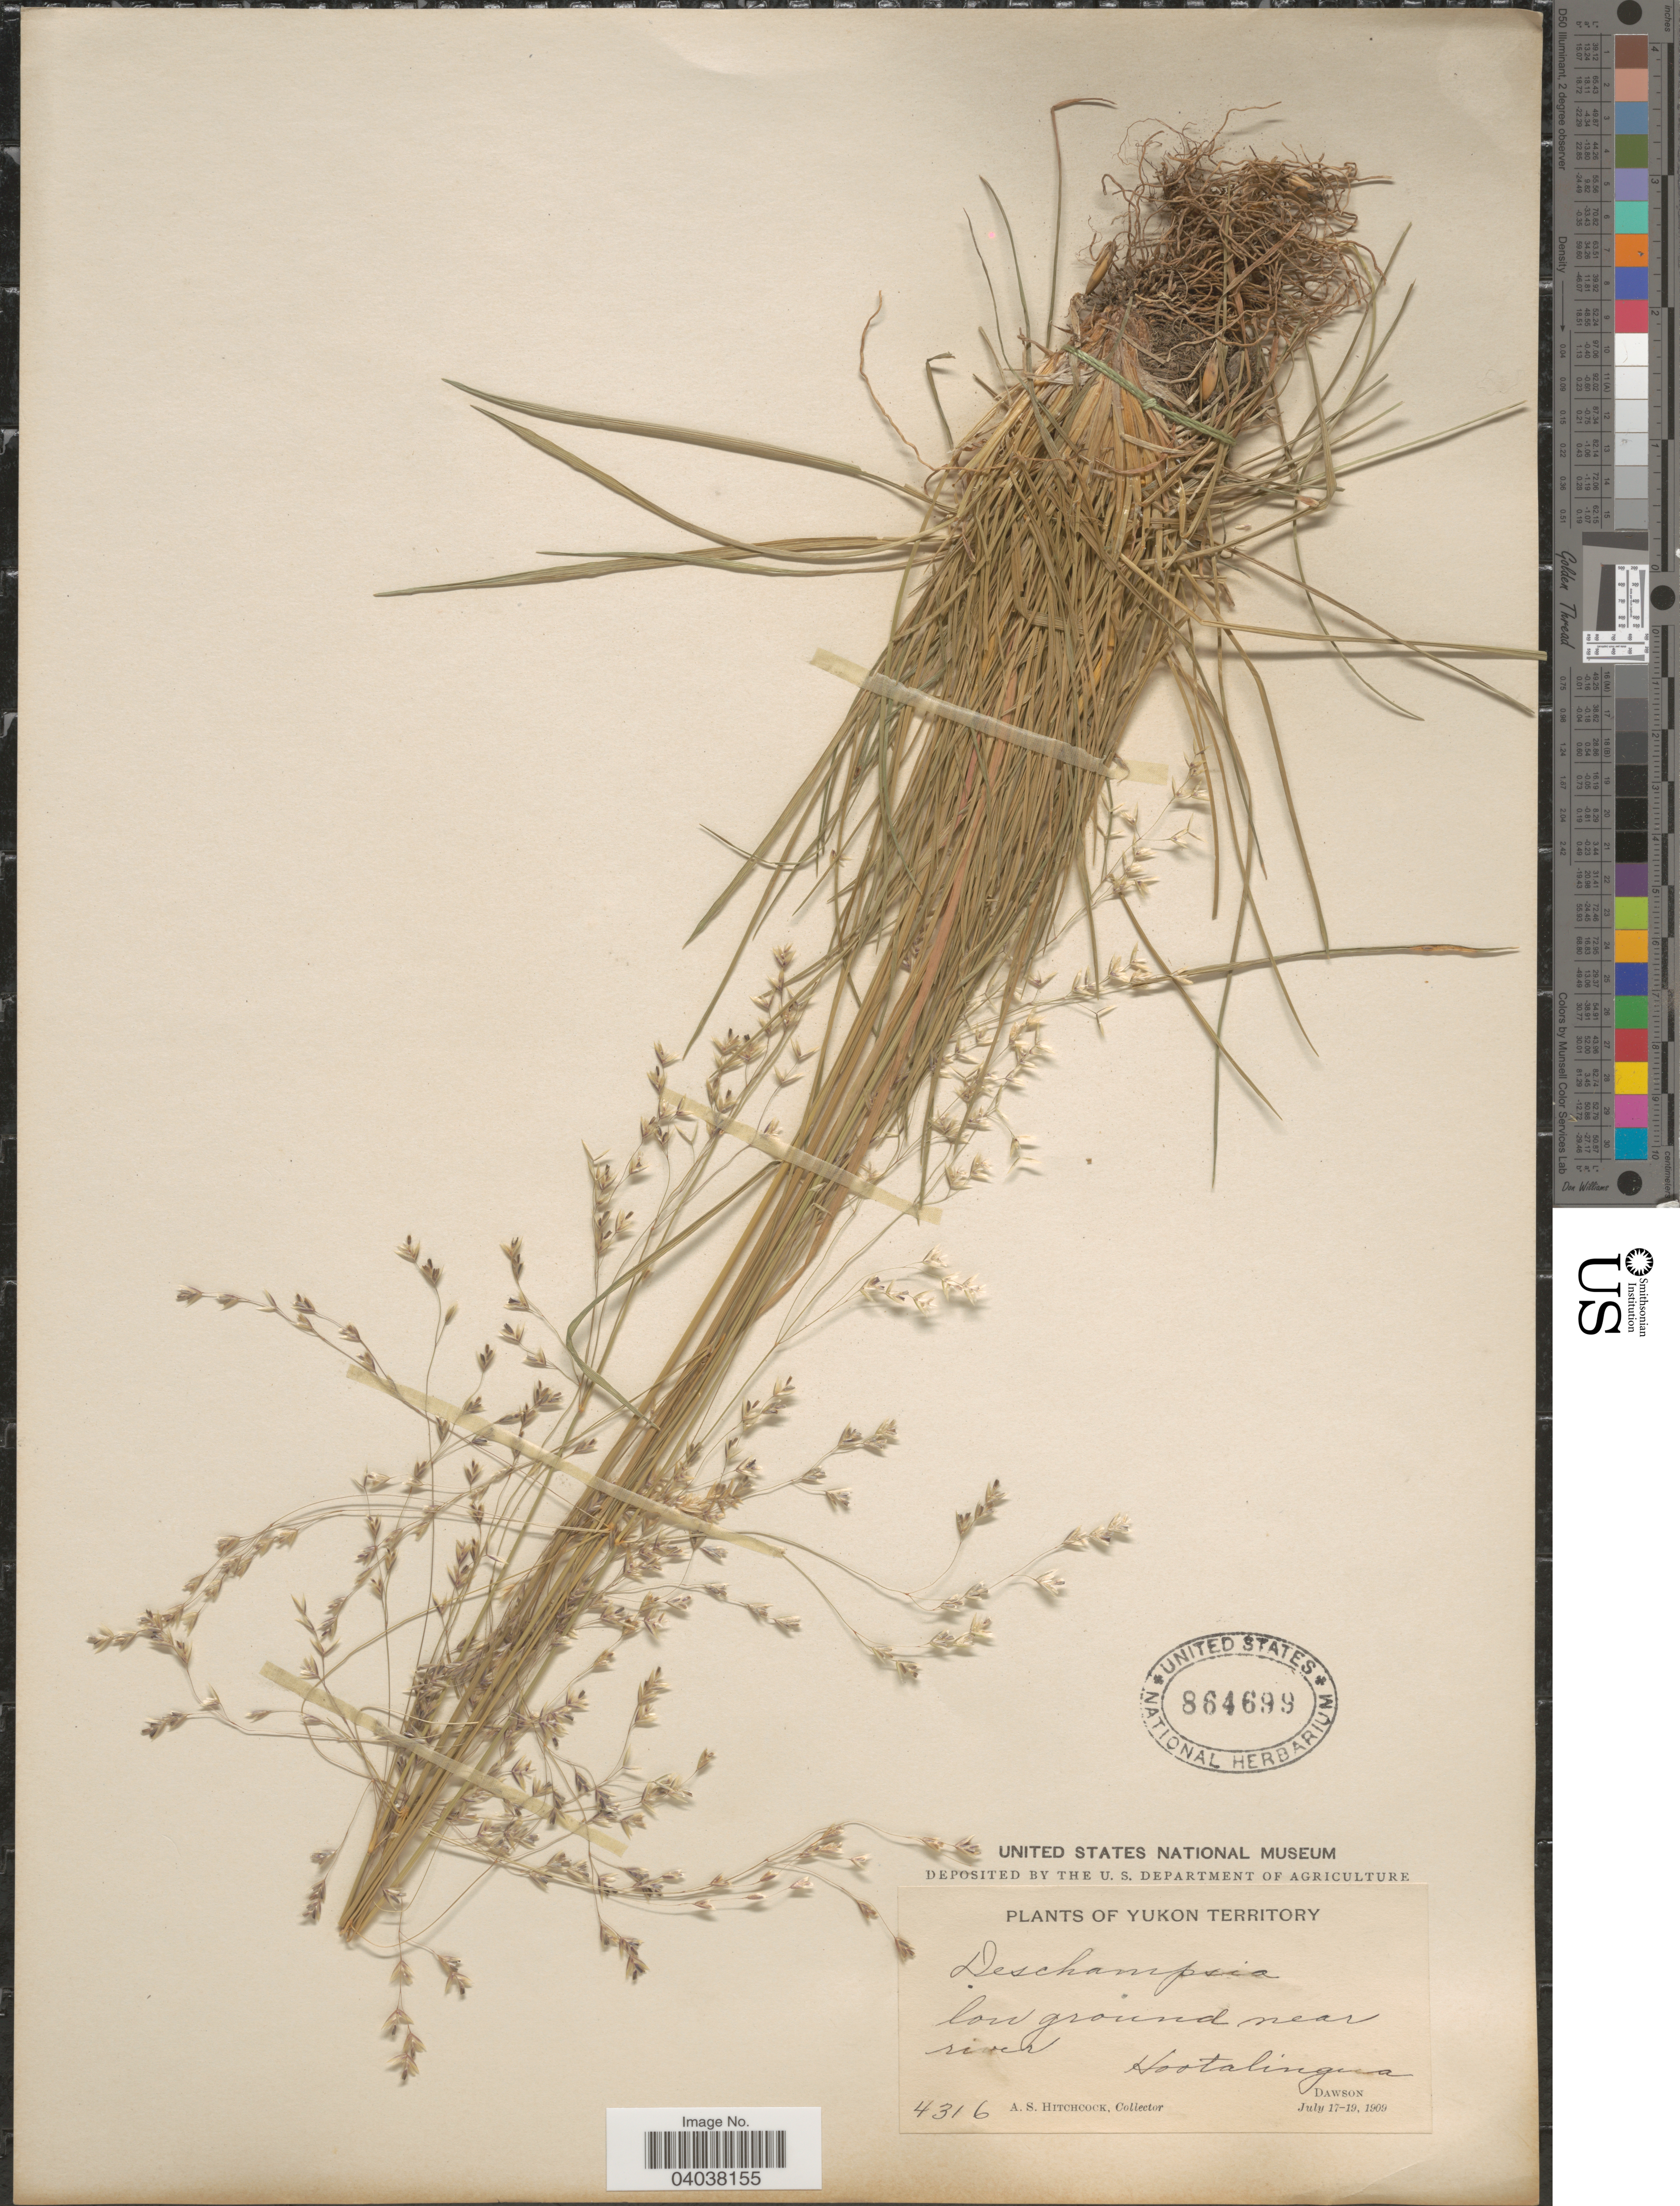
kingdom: Plantae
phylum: Tracheophyta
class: Liliopsida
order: Poales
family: Poaceae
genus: Deschampsia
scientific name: Deschampsia cespitosa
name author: (L.) P. Beauv.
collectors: A. S. Hitchcock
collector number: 4316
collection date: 1909-07-17/1909-07-19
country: Canada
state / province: Yukon Territory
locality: Near river Hootalingua. Dawson.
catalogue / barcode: US 864699